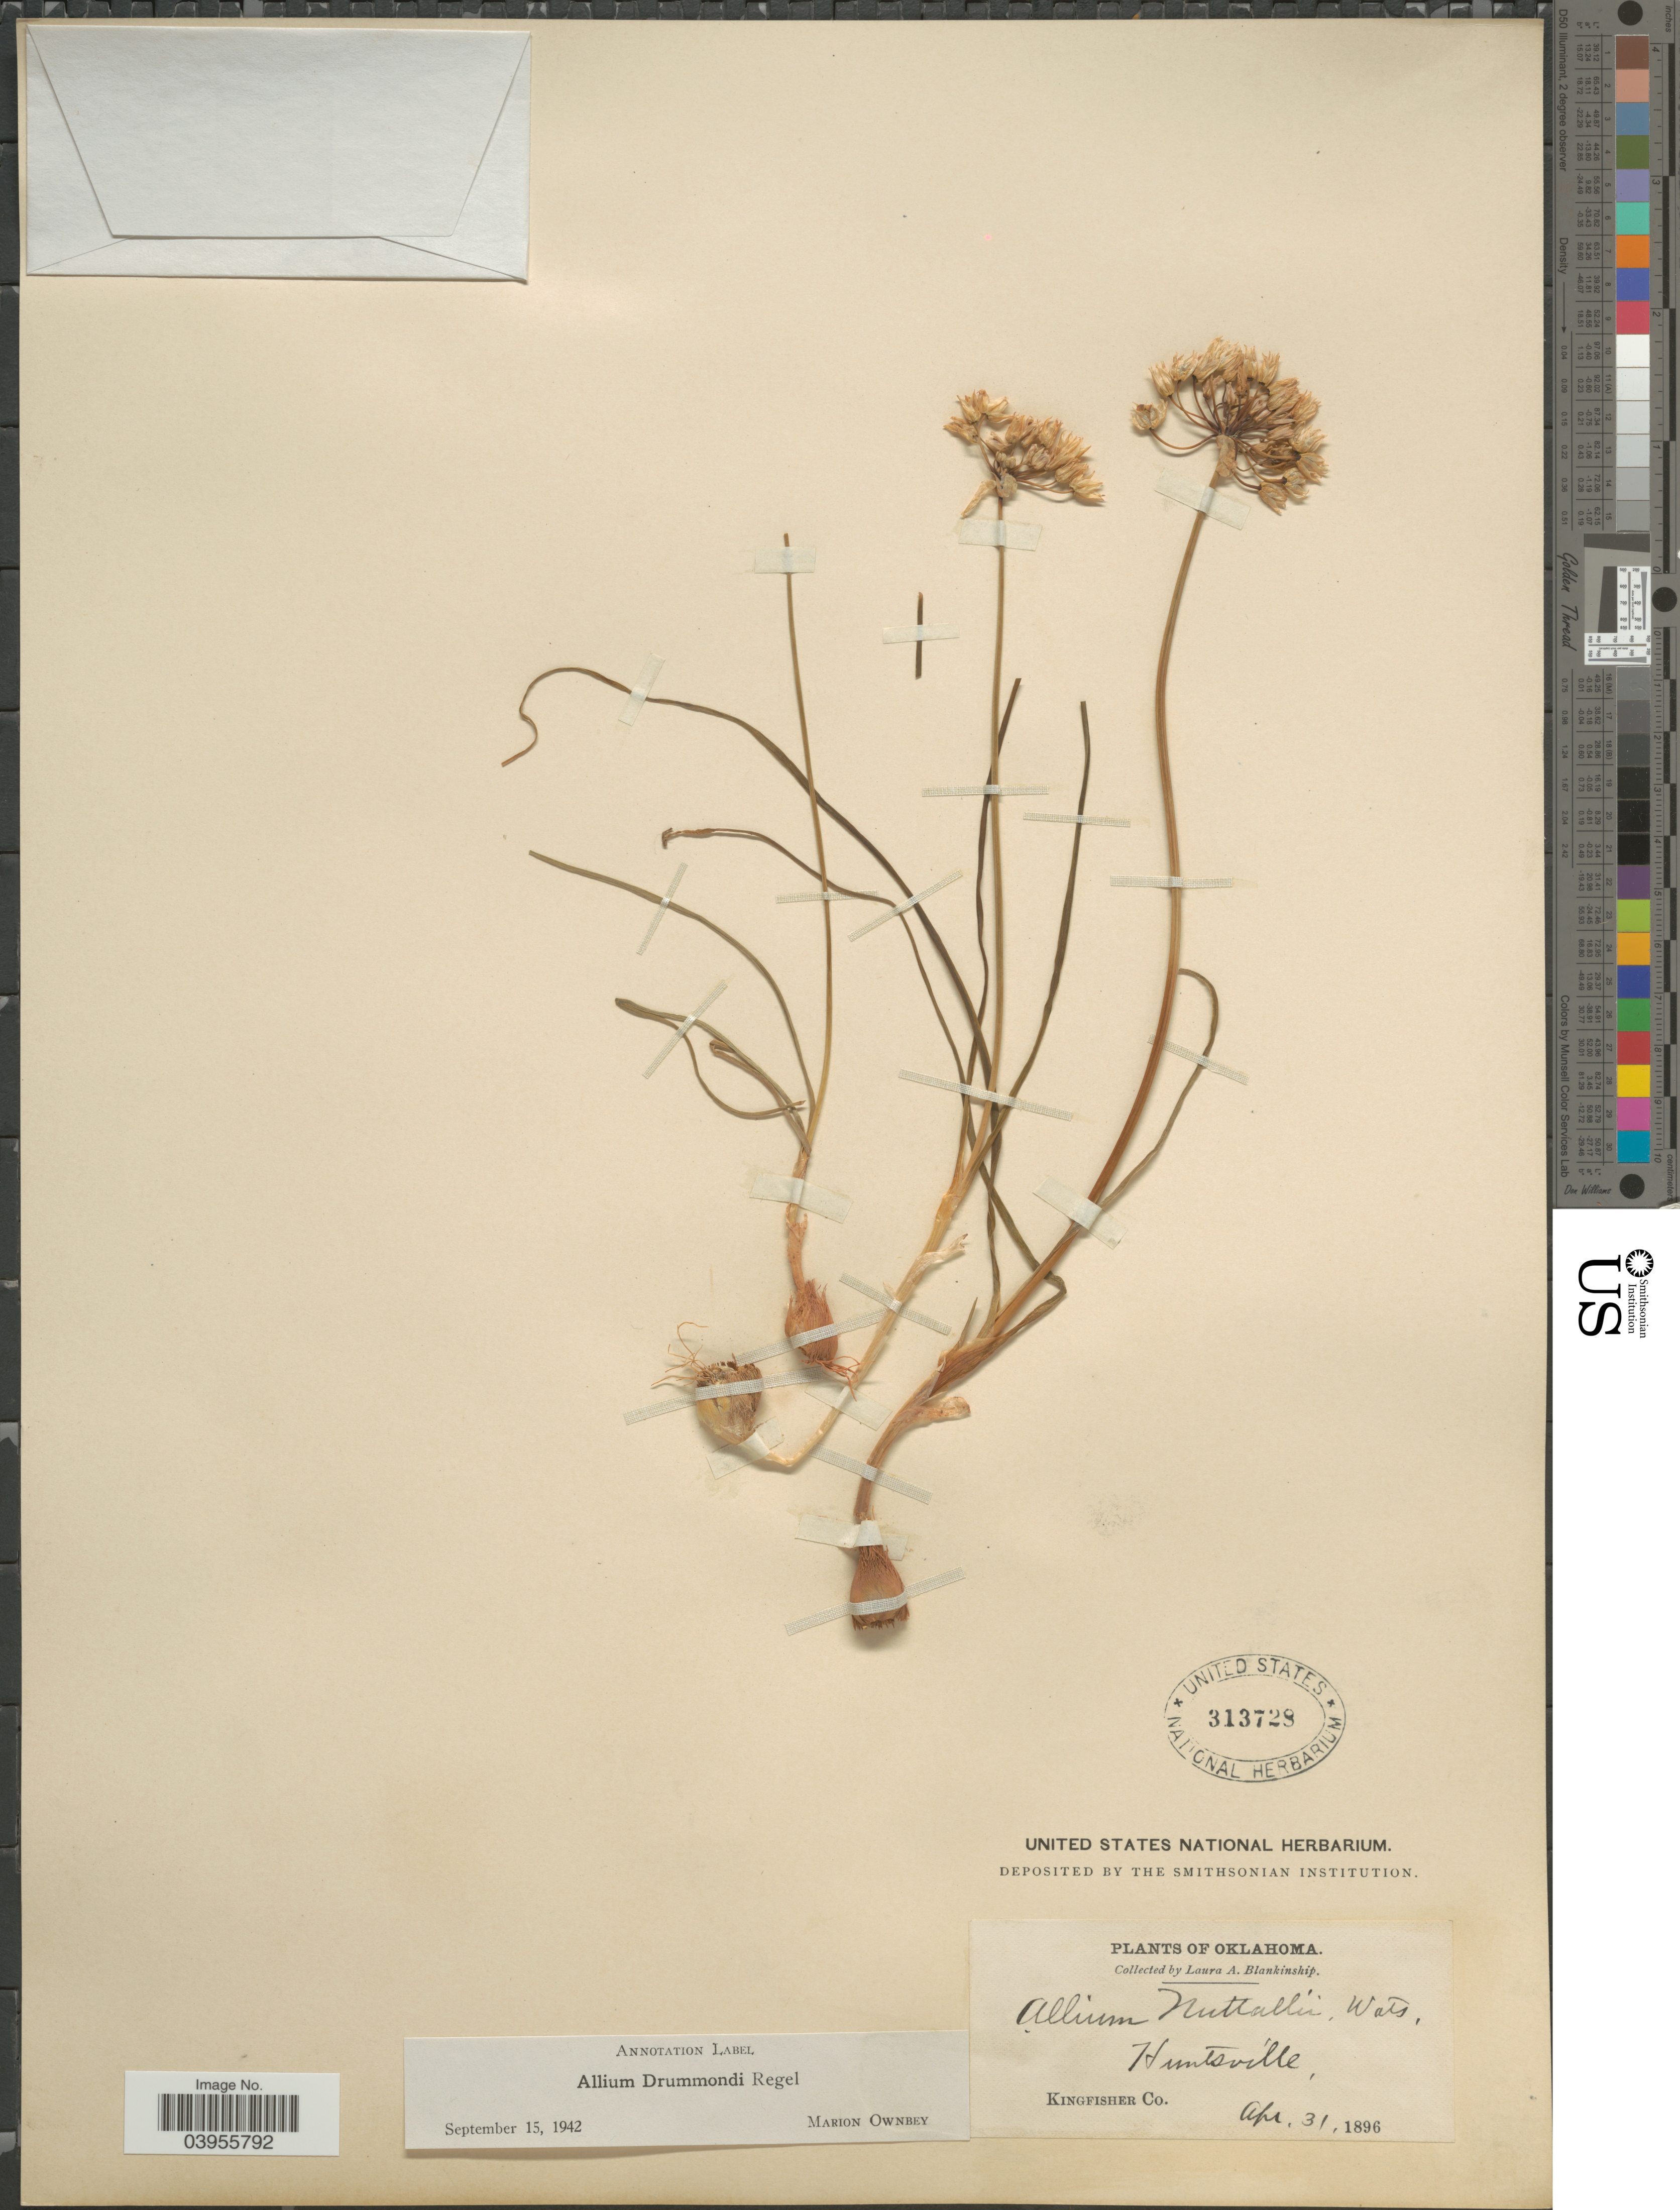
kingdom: Plantae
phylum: Tracheophyta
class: Liliopsida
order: Asparagales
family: Amaryllidaceae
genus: Allium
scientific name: Allium drummondii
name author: Regel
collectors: L. A. Blankinship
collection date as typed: Transcribed d/m/y: 31/4/1896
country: United States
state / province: Oklahoma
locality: Huntsville, Kingfisher Co.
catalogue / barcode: US 313728